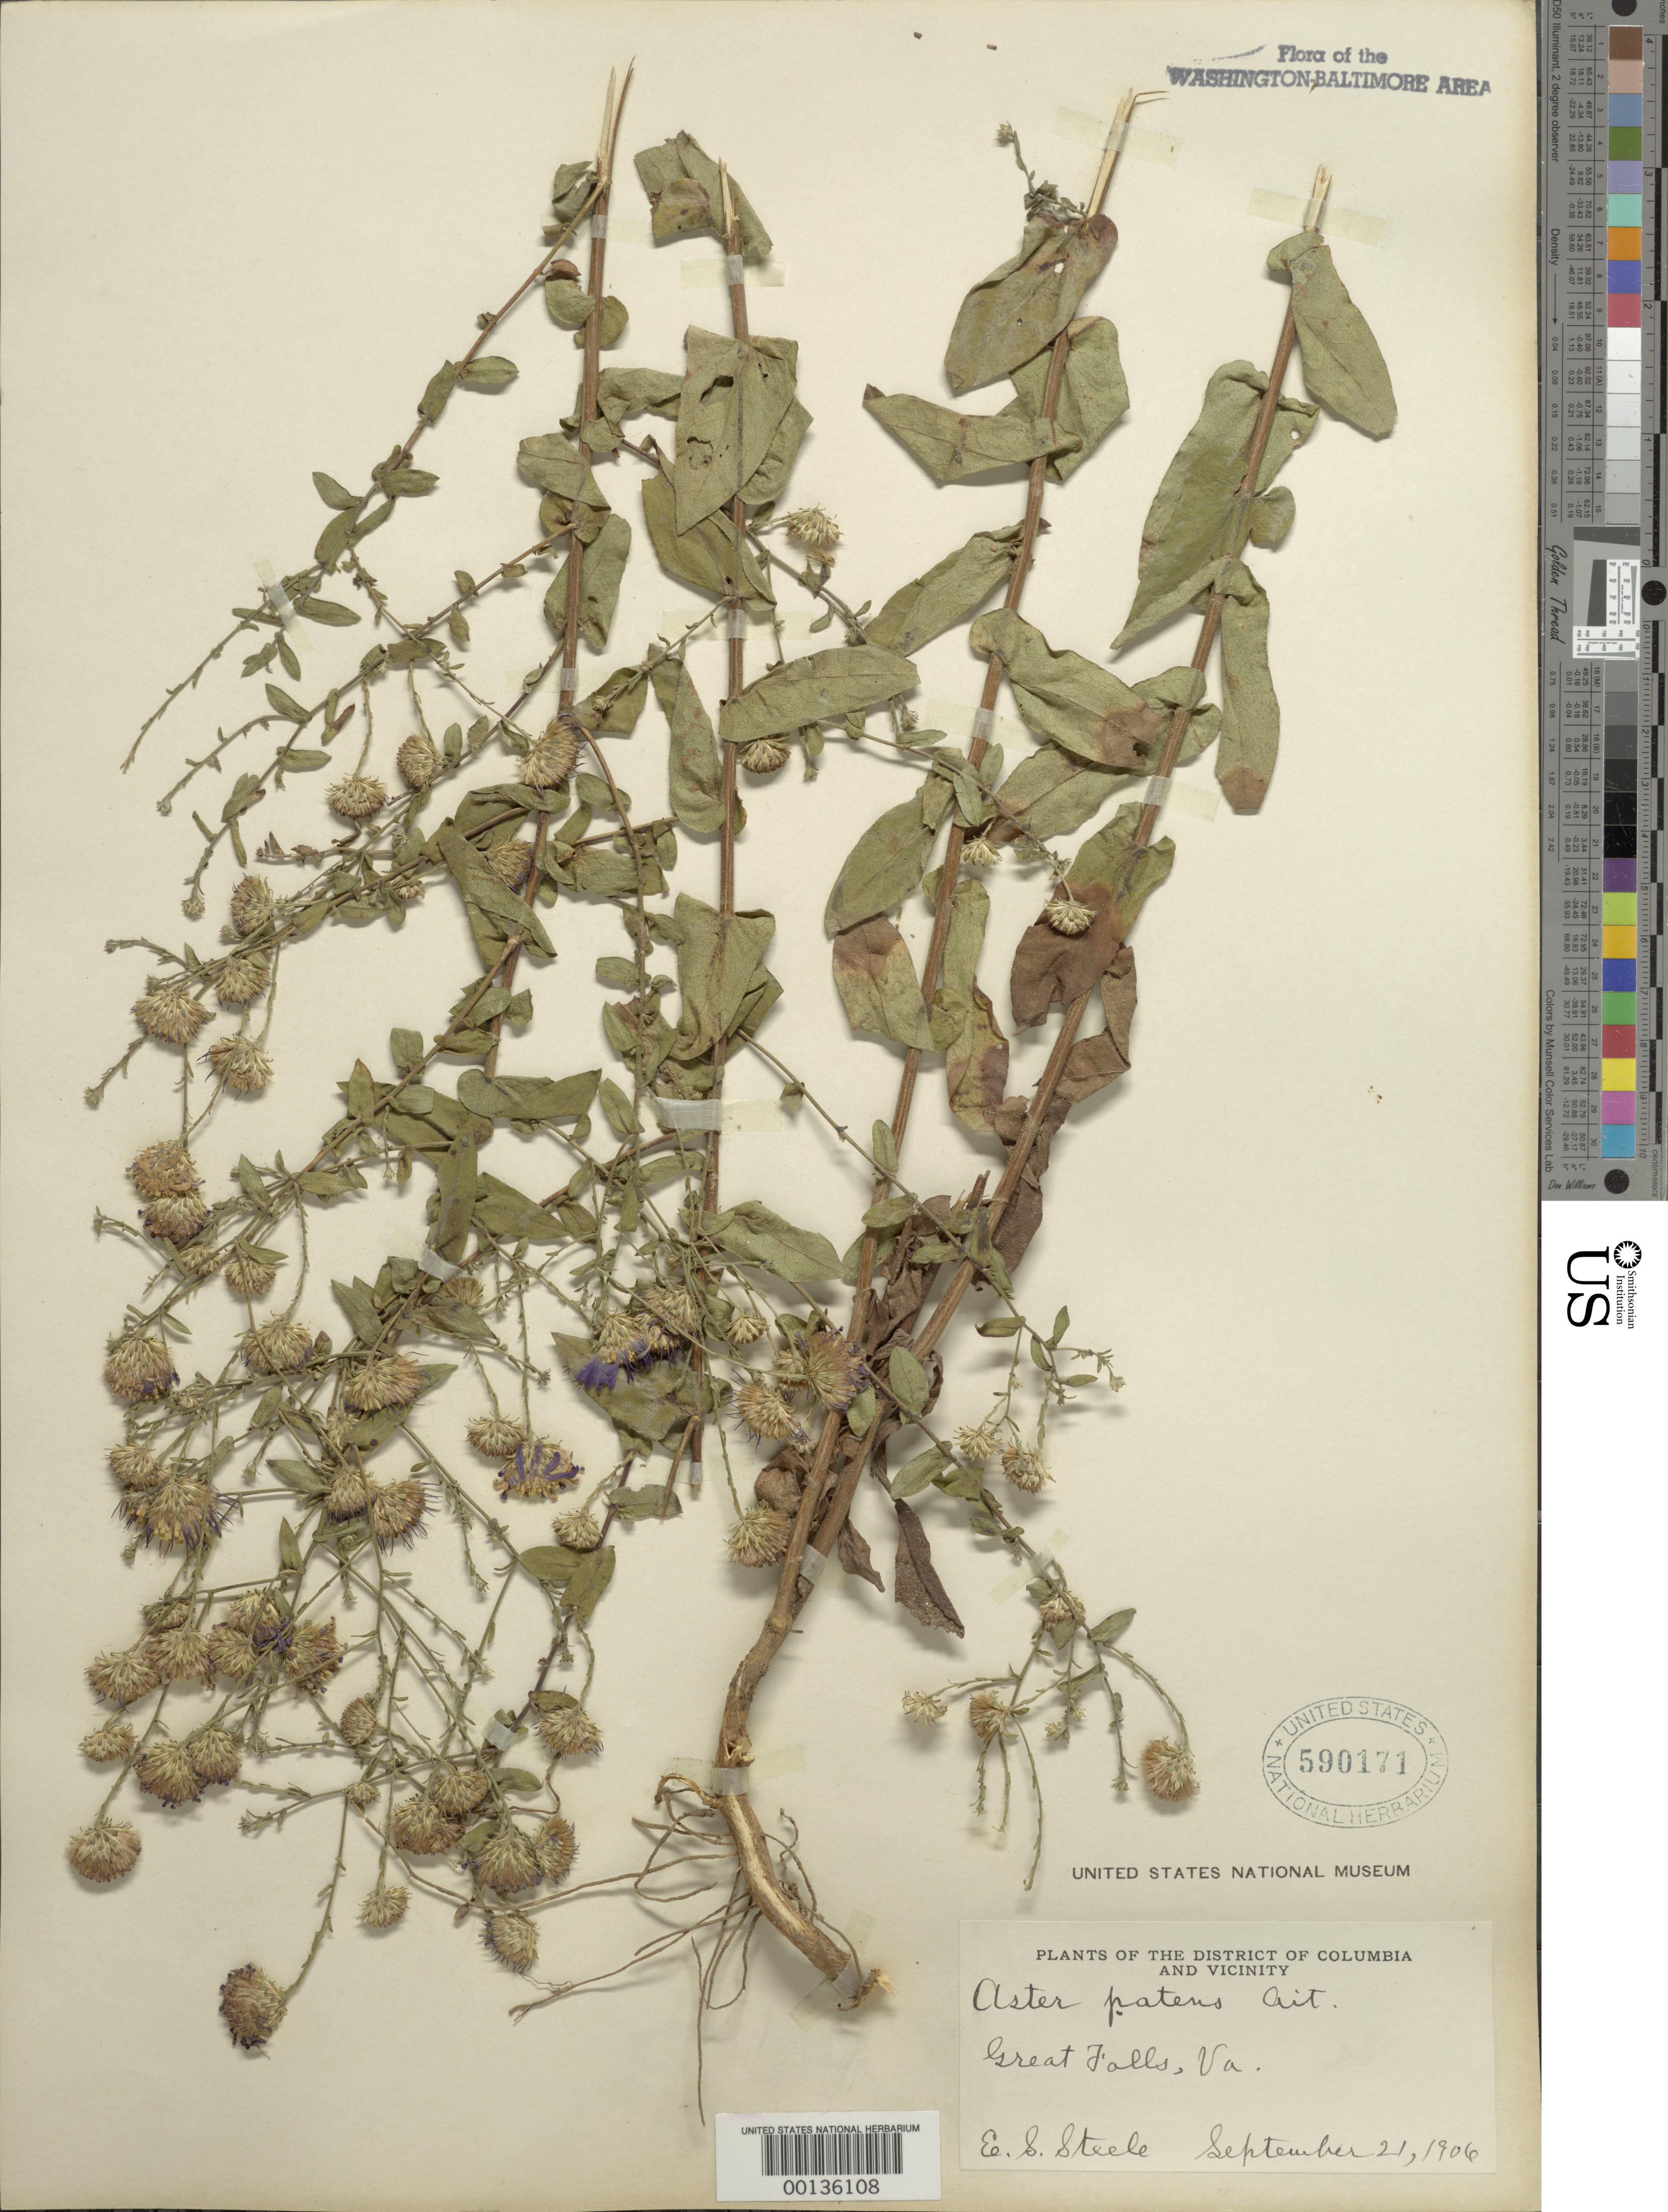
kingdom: Plantae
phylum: Tracheophyta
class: Magnoliopsida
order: Asterales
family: Asteraceae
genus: Symphyotrichum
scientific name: Symphyotrichum patens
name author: (Aiton) G.L. Nesom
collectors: E. Steele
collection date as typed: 21 Sep 1906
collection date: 1906-09-21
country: United States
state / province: Virginia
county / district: Fairfax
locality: Great Falls C. & O. Canal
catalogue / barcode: US 590171